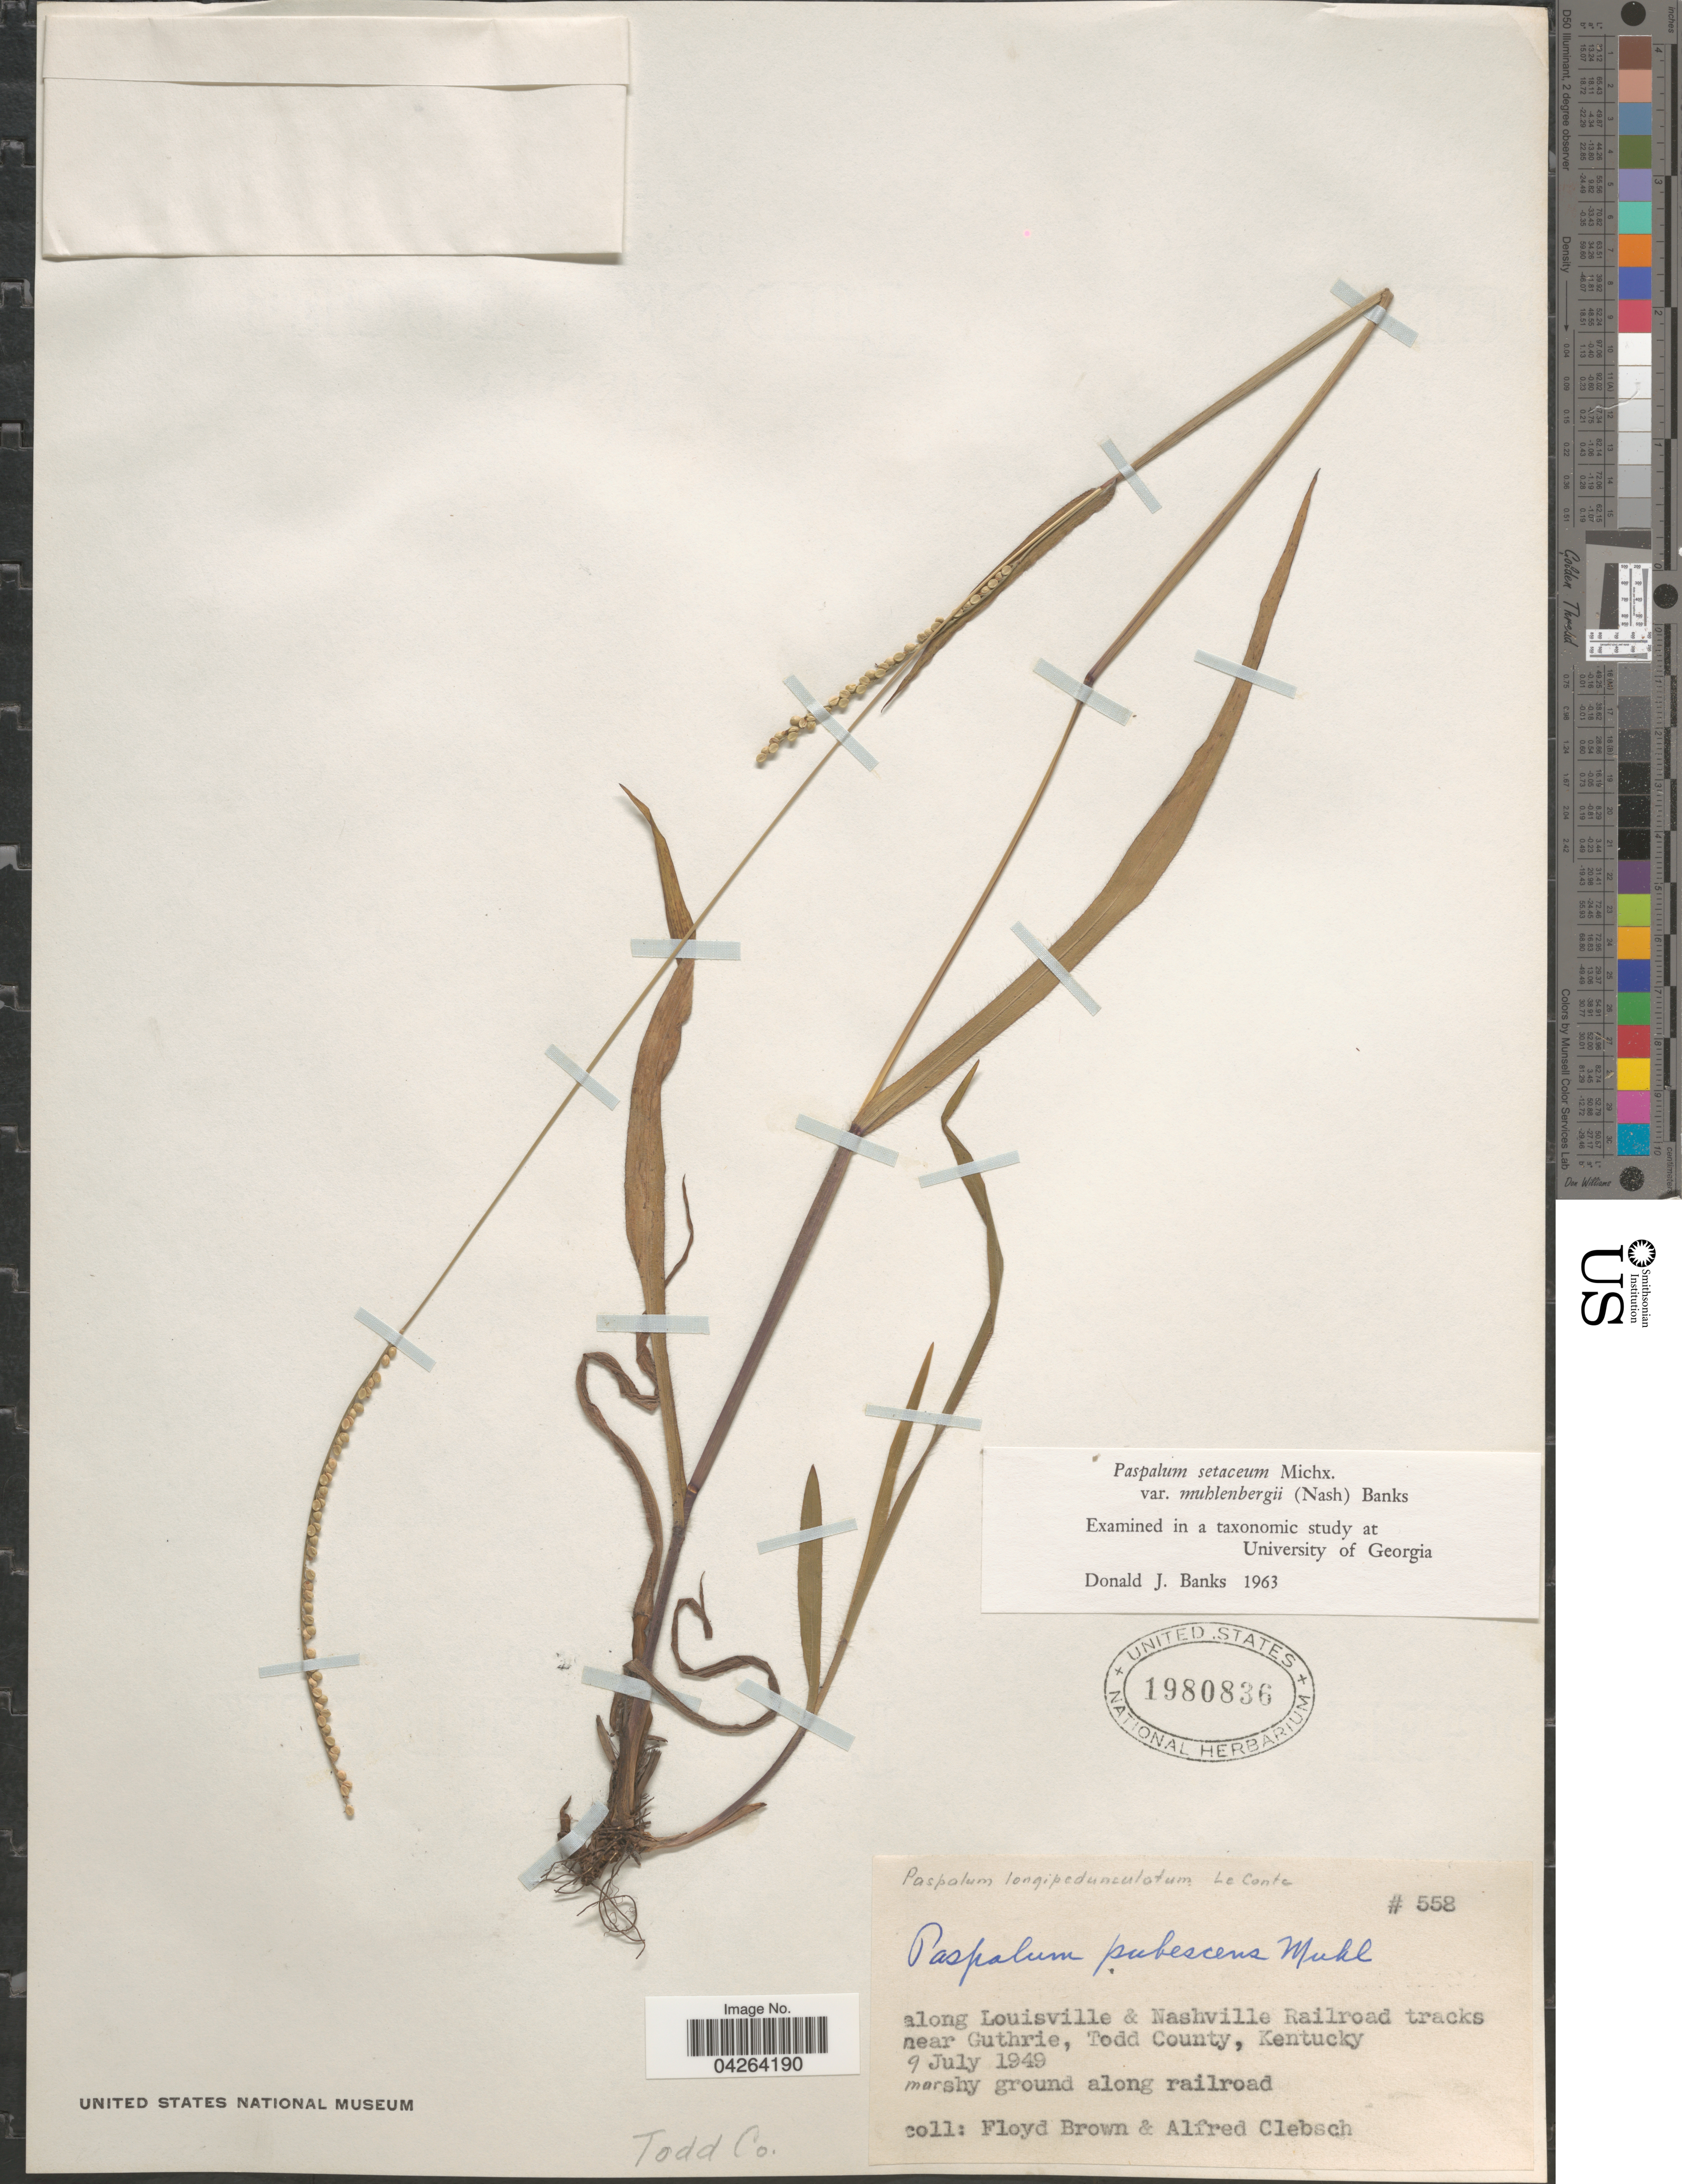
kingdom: Plantae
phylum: Tracheophyta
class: Liliopsida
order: Poales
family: Poaceae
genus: Paspalum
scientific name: Paspalum setaceum var. muhlenbergii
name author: (Nash) D.J. Banks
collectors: F. Brown & A. Clebsch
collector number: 558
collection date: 1949-07-09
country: United States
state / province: Kentucky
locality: Along Louisville & Nashville Railroad tracks near Guthrie, Todd County. Marshy ground along railroad.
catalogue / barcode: US 1980836